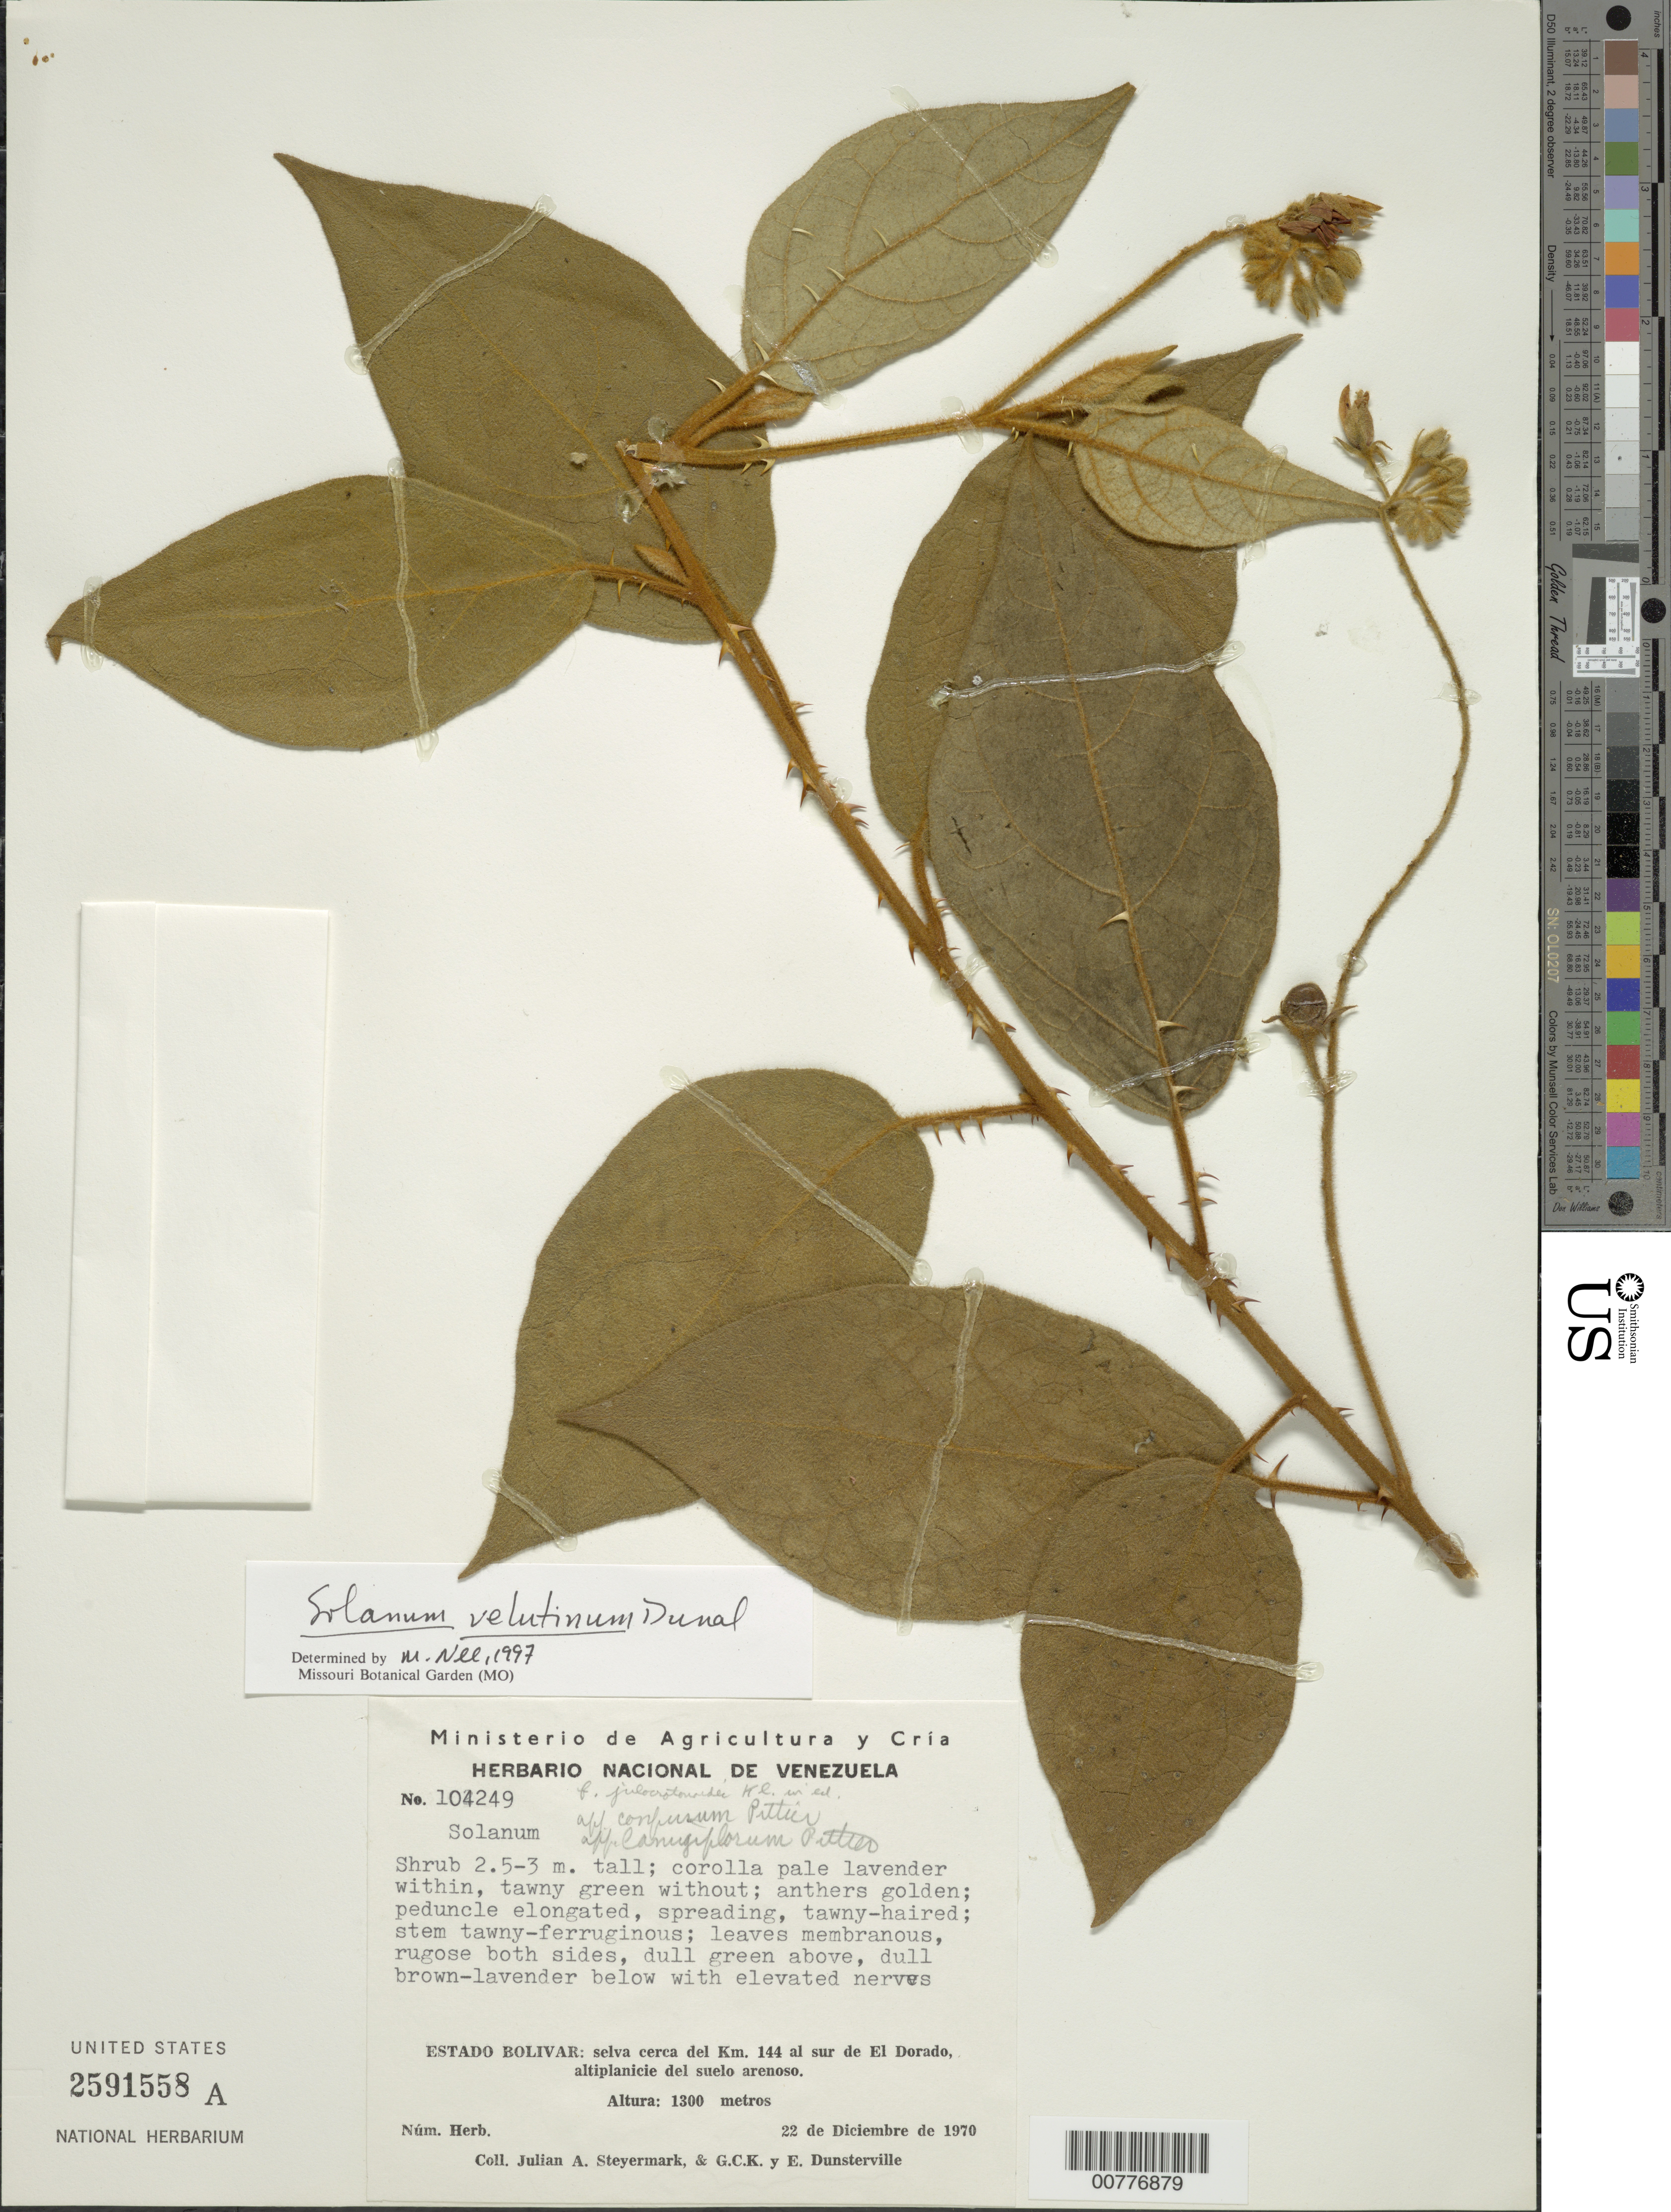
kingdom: Plantae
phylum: Tracheophyta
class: Magnoliopsida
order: Solanales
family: Solanaceae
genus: Solanum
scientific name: Solanum velutinum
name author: Dunal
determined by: Nee, Michael H.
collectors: J. Steyermark, G. C. K. Dunsterville & E. Dunsterville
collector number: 104249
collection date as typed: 12 Dec 1970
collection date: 1970-12-12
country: Venezuela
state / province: Bolívar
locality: El Dorado, 145 km S of; km 144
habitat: Altiplanicie del arenoso, selva.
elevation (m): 1300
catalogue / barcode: US 2591558A